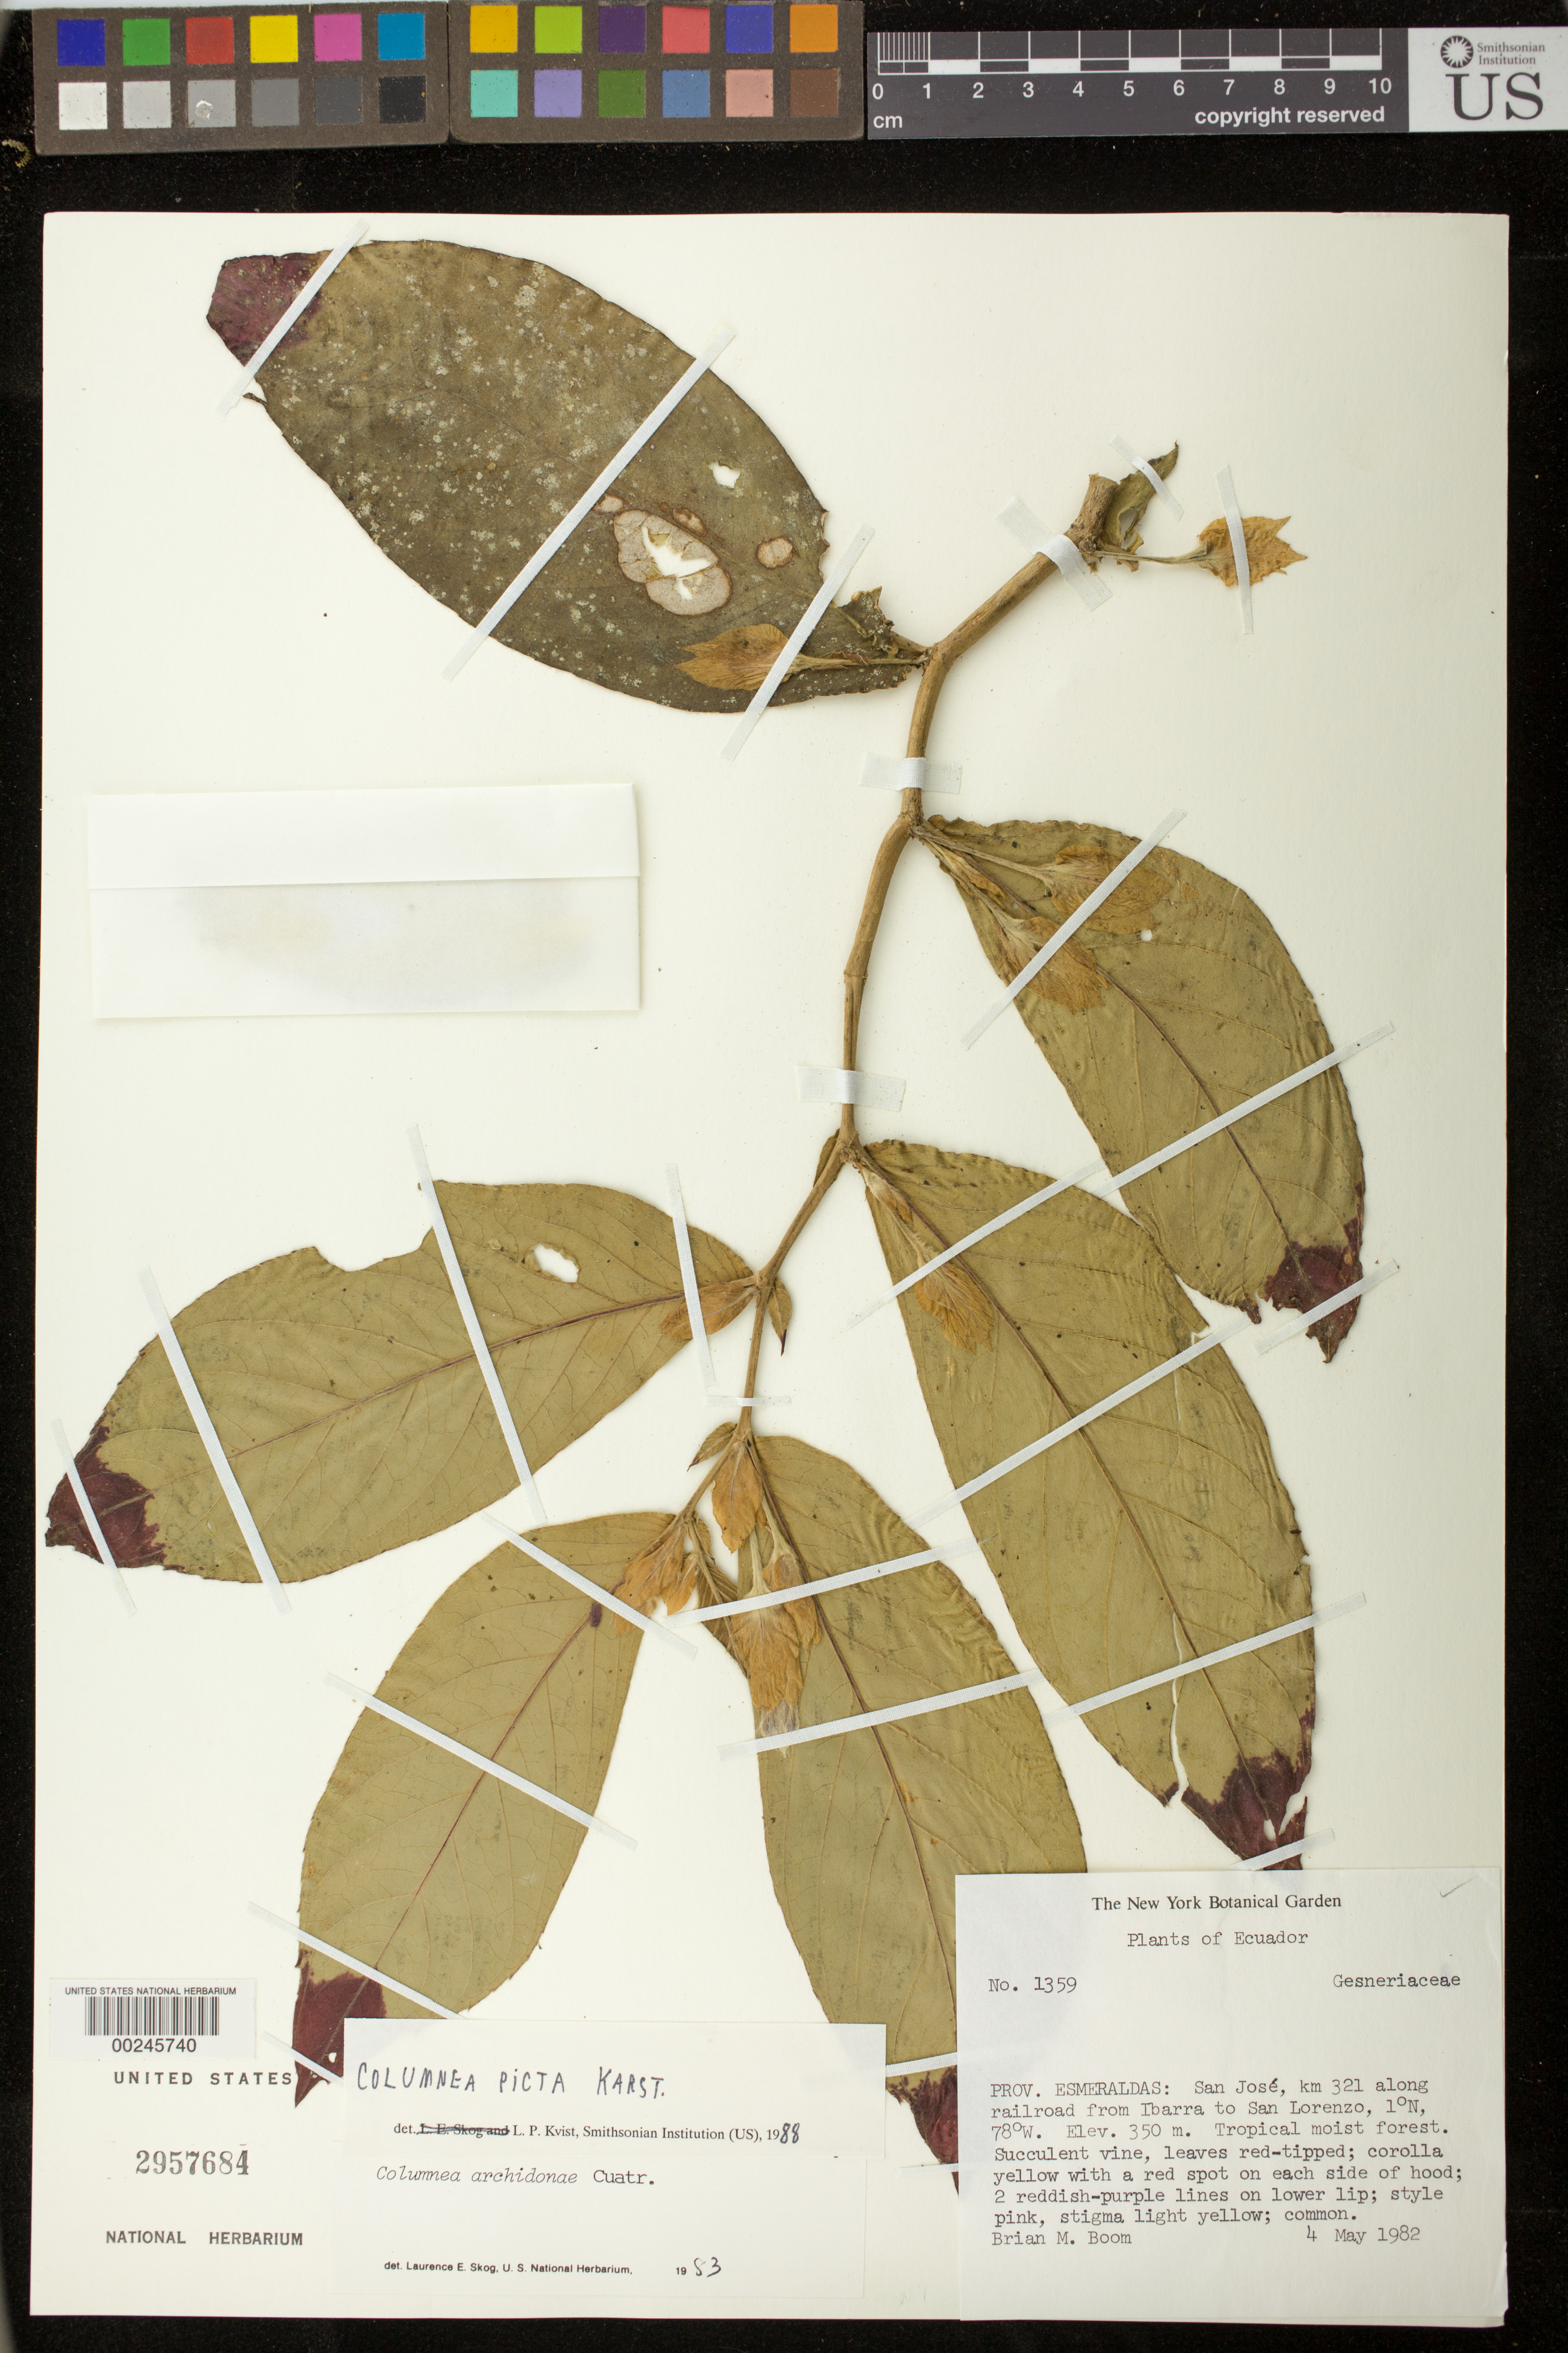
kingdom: Plantae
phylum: Tracheophyta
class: Magnoliopsida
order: Lamiales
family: Gesneriaceae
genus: Columnea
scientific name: Columnea karsteniana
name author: Singh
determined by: Skog, Laurence E.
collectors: B. M. Boom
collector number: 1359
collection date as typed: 04 May 1982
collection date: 1982-05-04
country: Ecuador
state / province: Esmeraldas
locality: San Jose, km 321 along railroad from Ibarra to San Lorenzo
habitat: Tropical moist forest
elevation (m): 350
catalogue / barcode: US 2957684